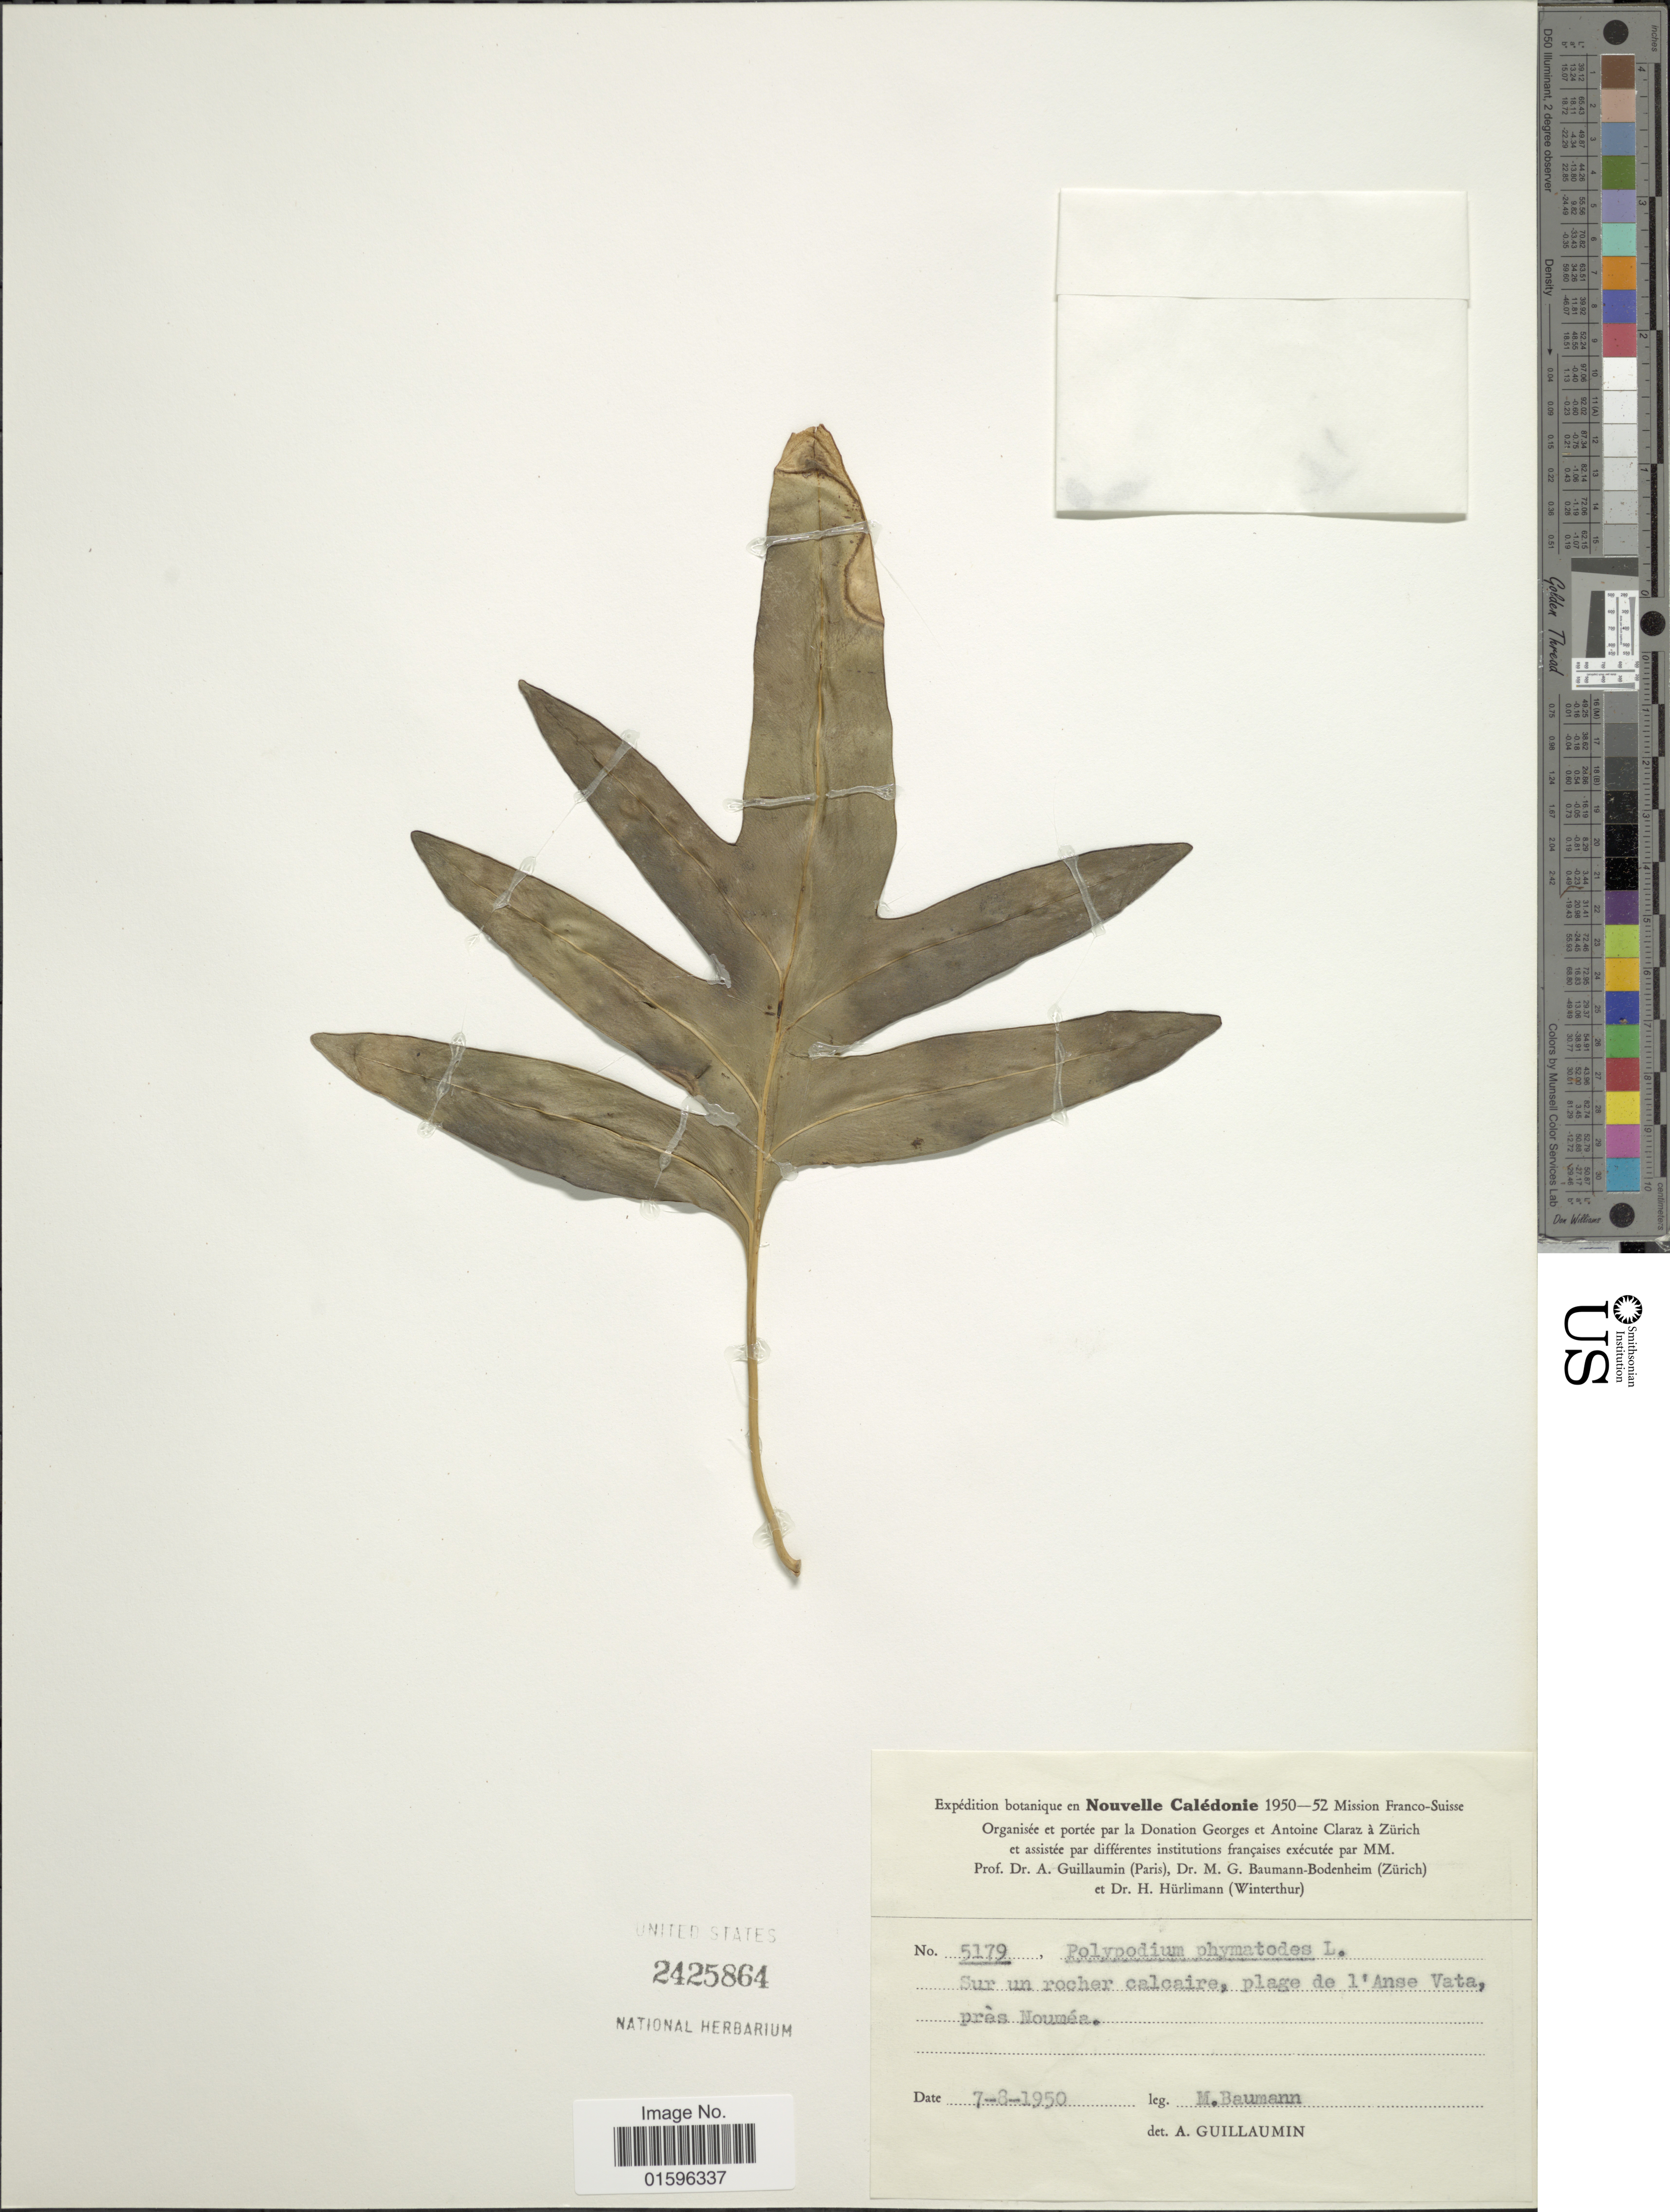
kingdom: Plantae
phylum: Tracheophyta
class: Polypodiopsida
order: Polypodiales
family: Polypodiaceae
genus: Polypodium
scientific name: Polypodium scolopendria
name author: Burm. f.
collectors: M. Baumann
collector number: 5179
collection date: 1950-08-07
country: New Caledonia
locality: Nouvelle Caledonie, Sur un rocher calcaire, plage de l'Anse Vata, pres Noumea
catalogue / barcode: US 2425864